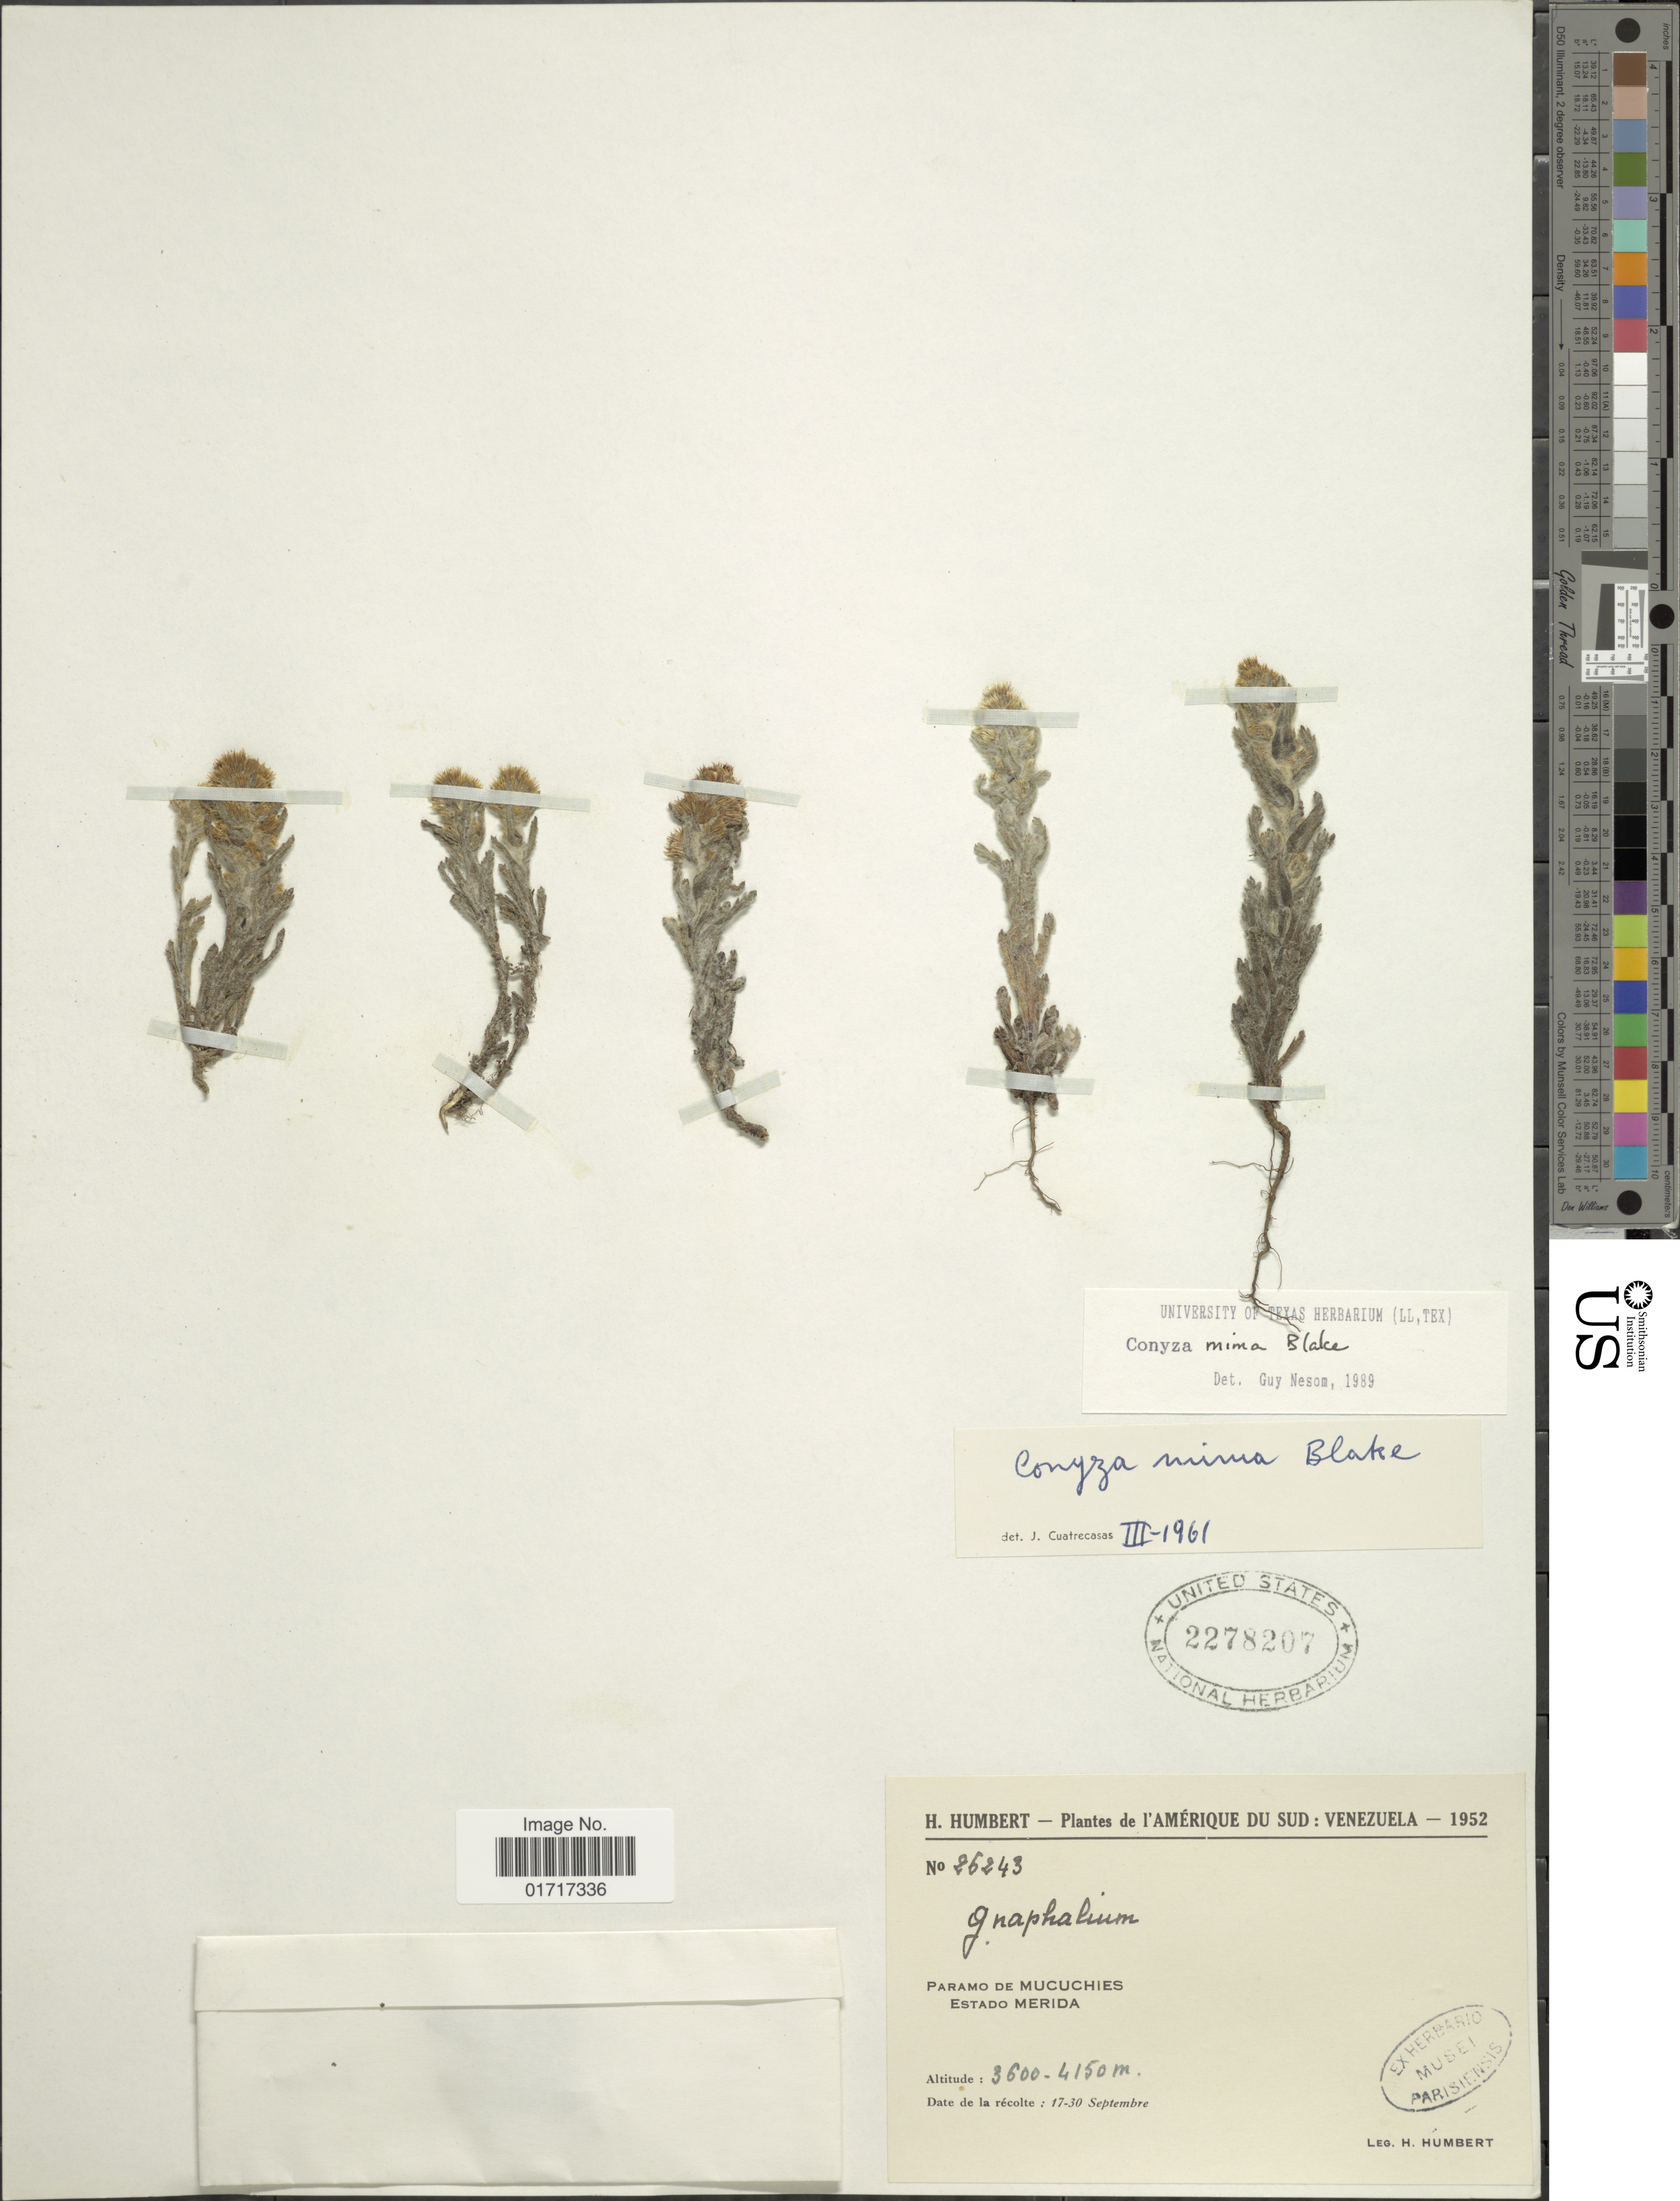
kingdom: Plantae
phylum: Tracheophyta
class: Magnoliopsida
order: Asterales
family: Asteraceae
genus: Conyza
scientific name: Conyza mima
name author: S.F. Blake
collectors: H. Humbert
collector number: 26243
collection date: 1952-09-17/1952-09-30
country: Venezuela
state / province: Mérida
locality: Paramo de Mucuchies. Estado Merida.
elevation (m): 3600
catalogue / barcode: US 2278207